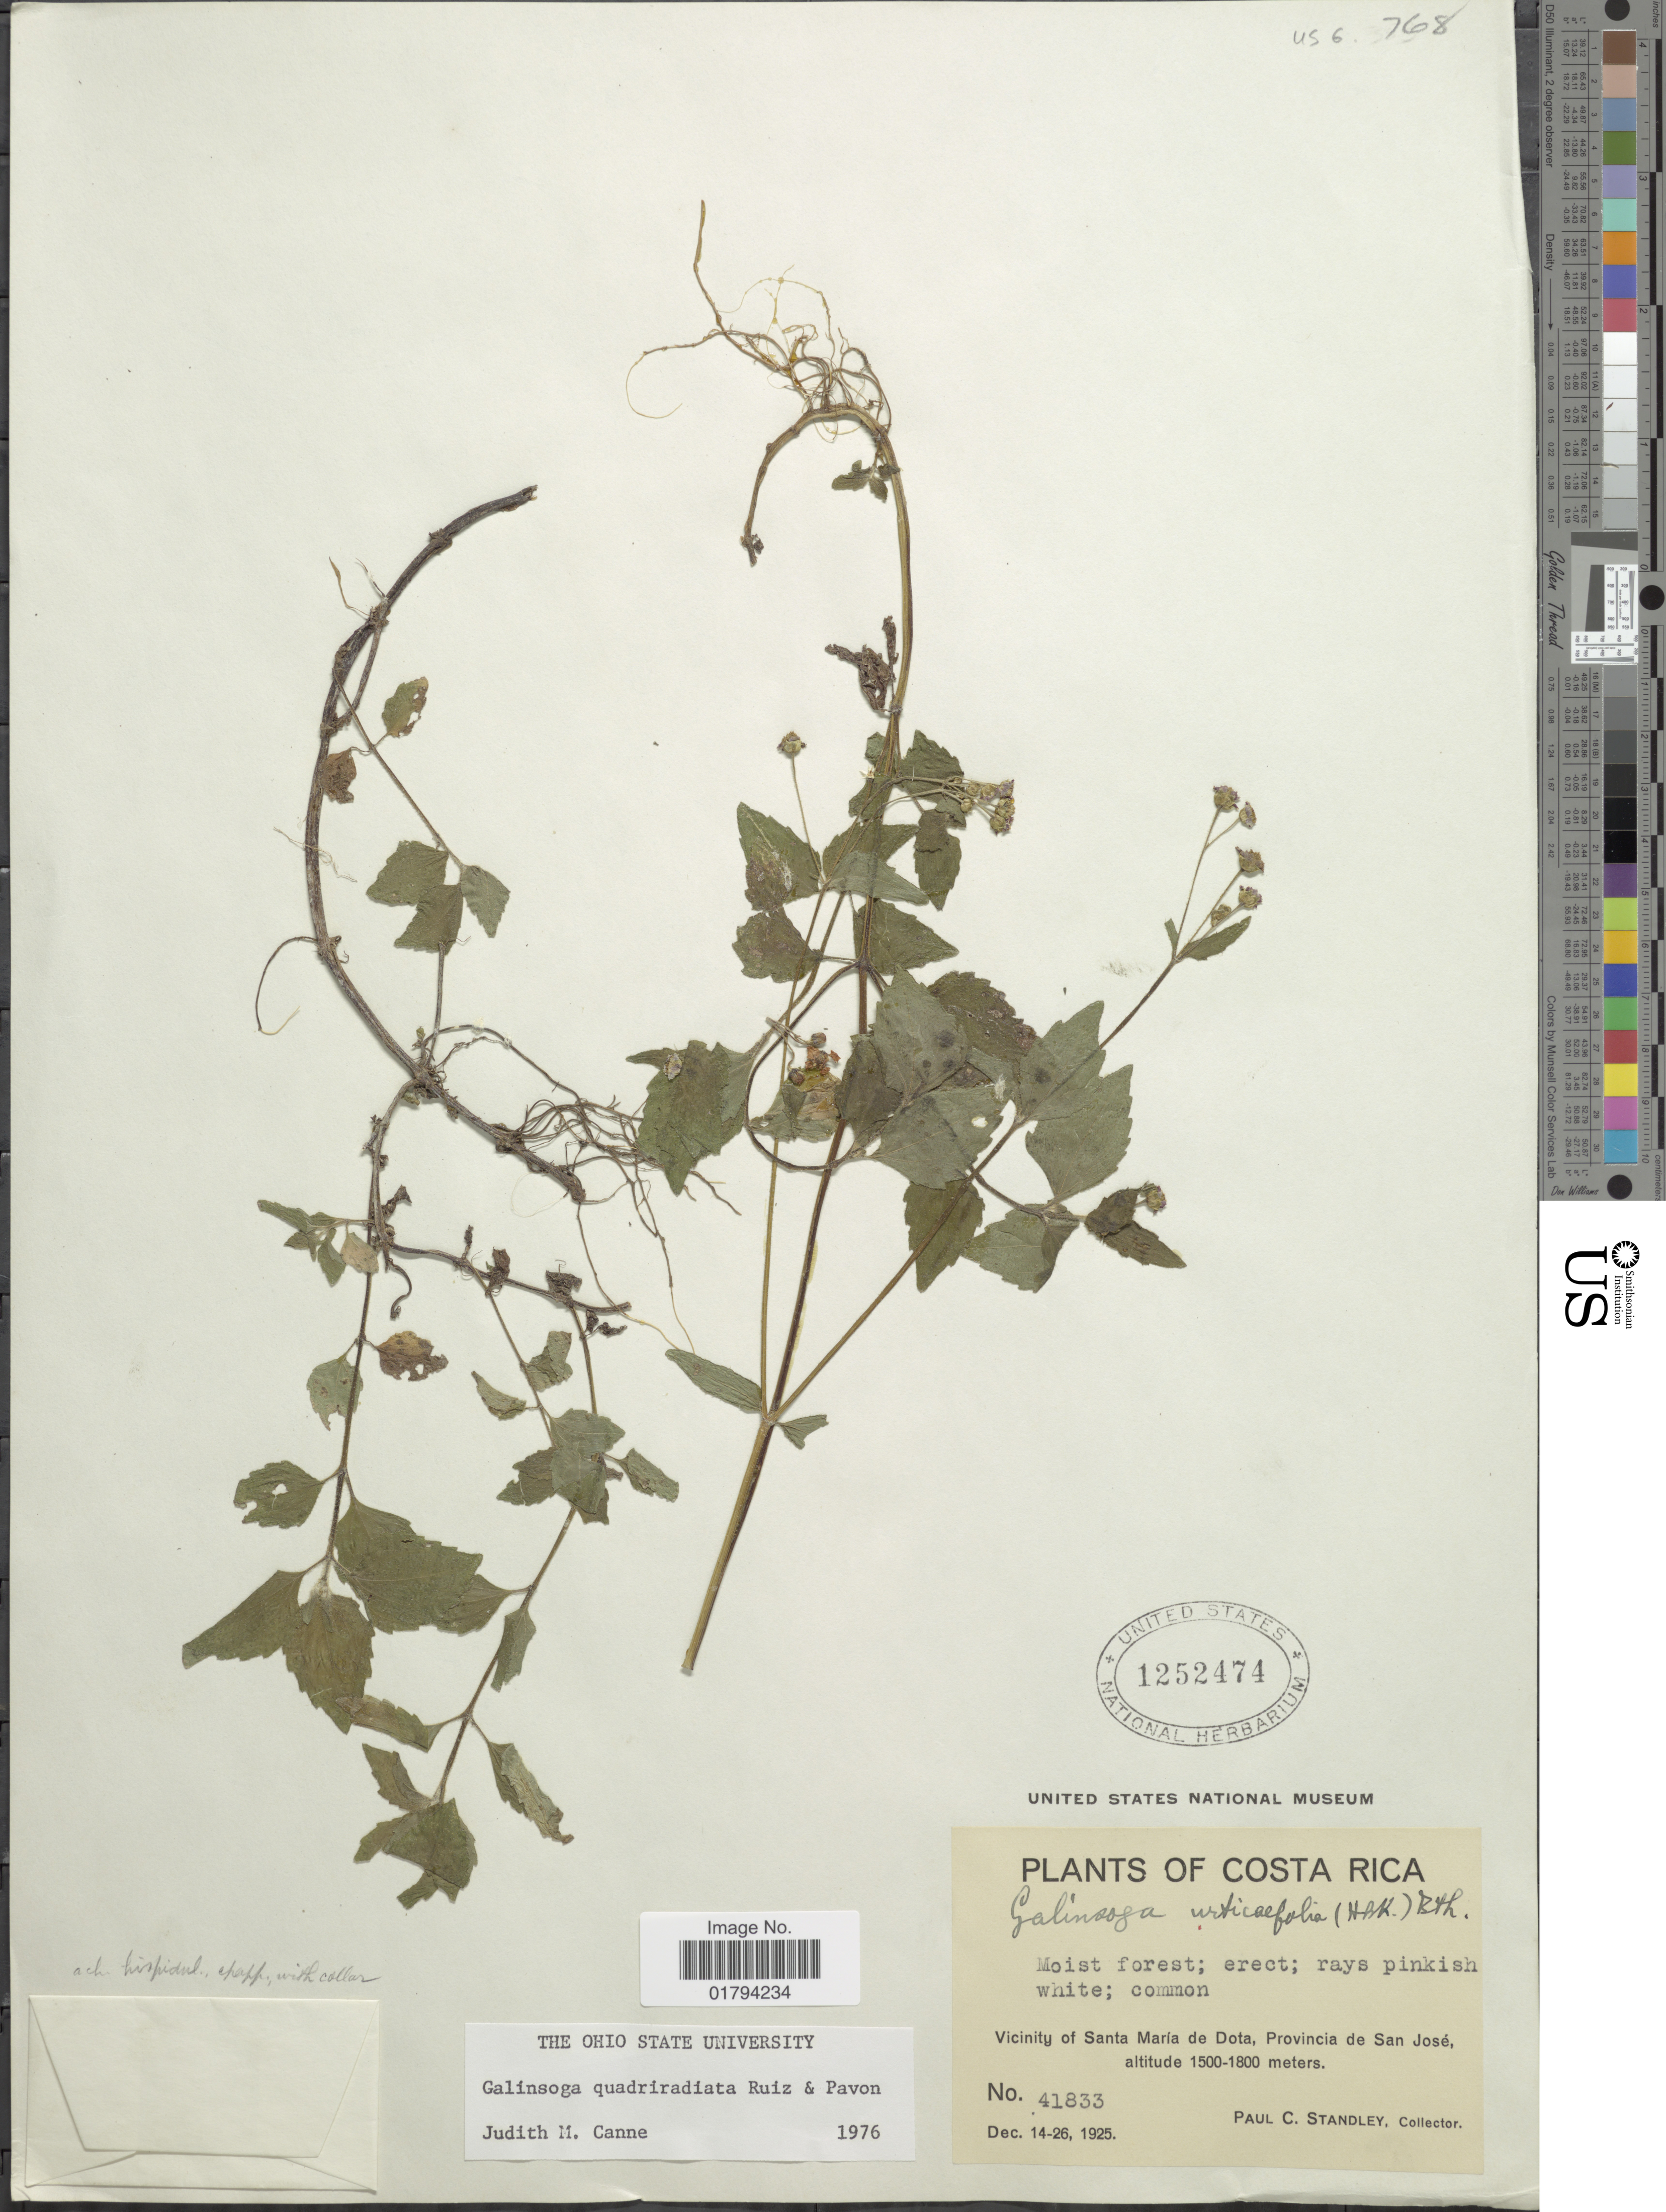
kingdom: Plantae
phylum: Tracheophyta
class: Magnoliopsida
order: Asterales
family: Asteraceae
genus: Galinsoga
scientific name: Galinsoga quadriradiata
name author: Ruiz & Pav.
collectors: P. C. Standley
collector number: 41833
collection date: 1925-12-14/1925-12-26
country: Costa Rica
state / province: San José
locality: Vicinity of Santa Maria de Dota.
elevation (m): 1500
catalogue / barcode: US 1252474